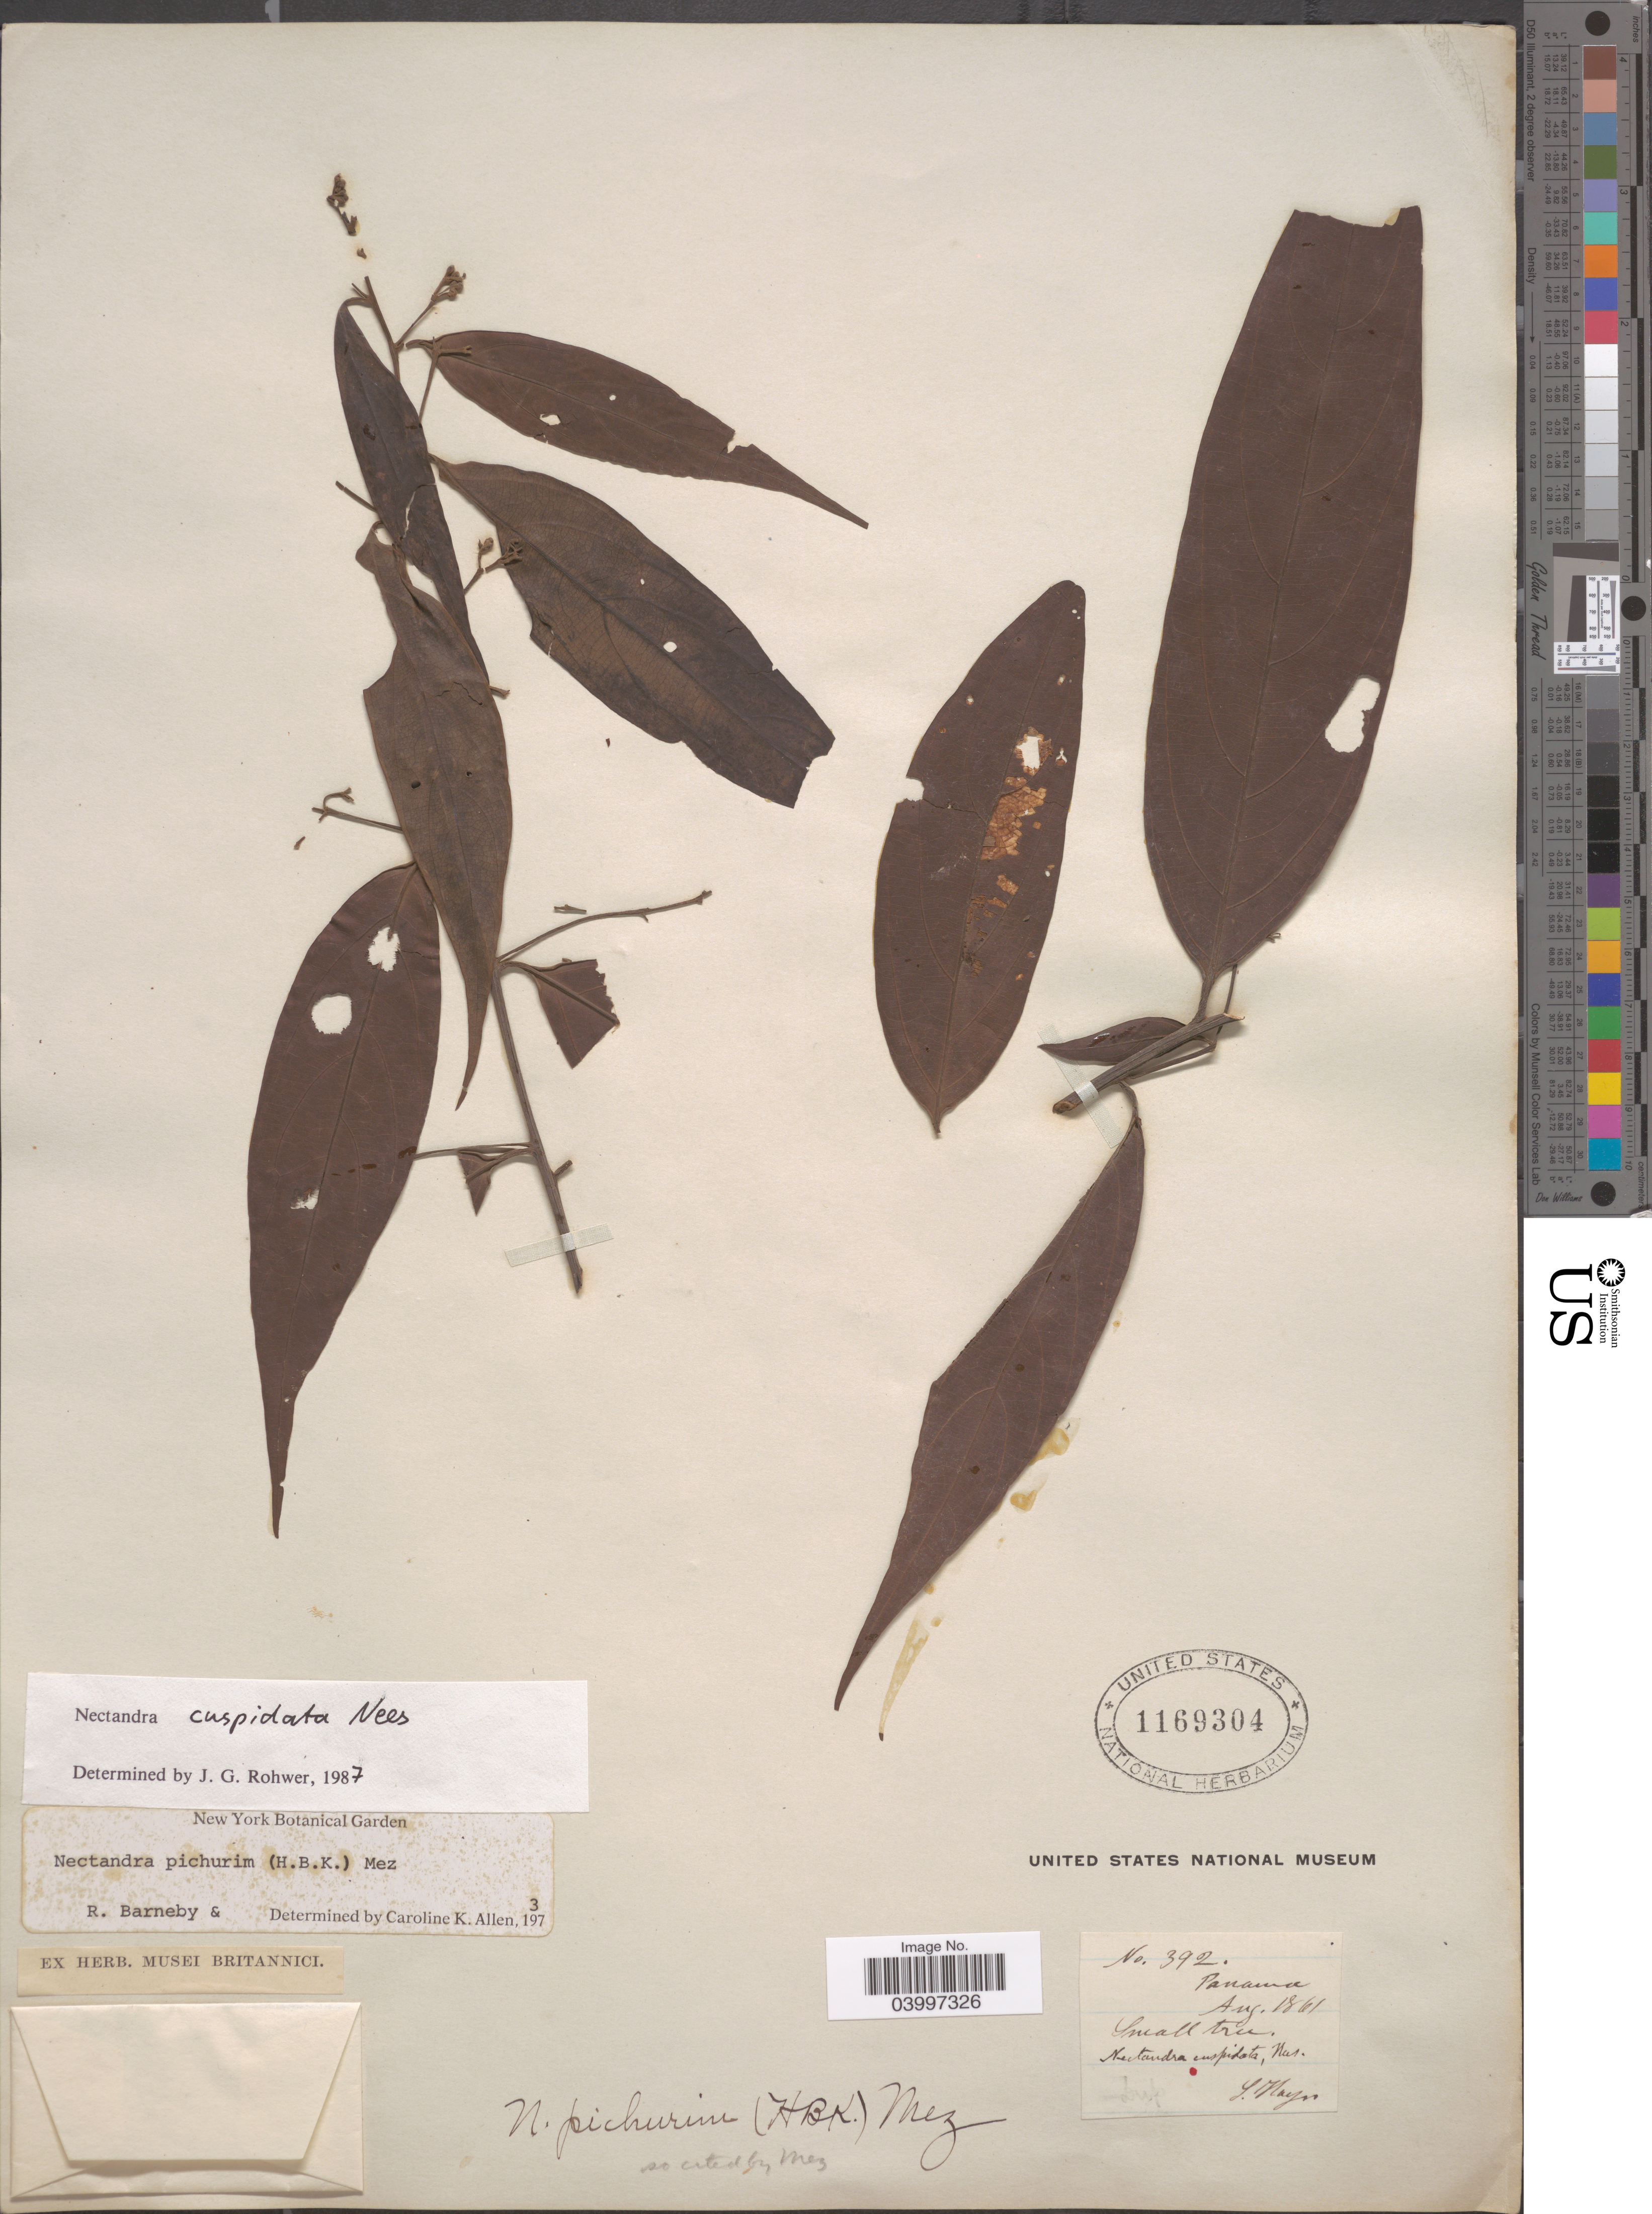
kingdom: Plantae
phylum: Tracheophyta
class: Magnoliopsida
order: Laurales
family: Lauraceae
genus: Nectandra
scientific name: Nectandra cuspidata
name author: Nees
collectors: J. Mayor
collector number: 392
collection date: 1861-08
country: Panama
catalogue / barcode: US 1169304